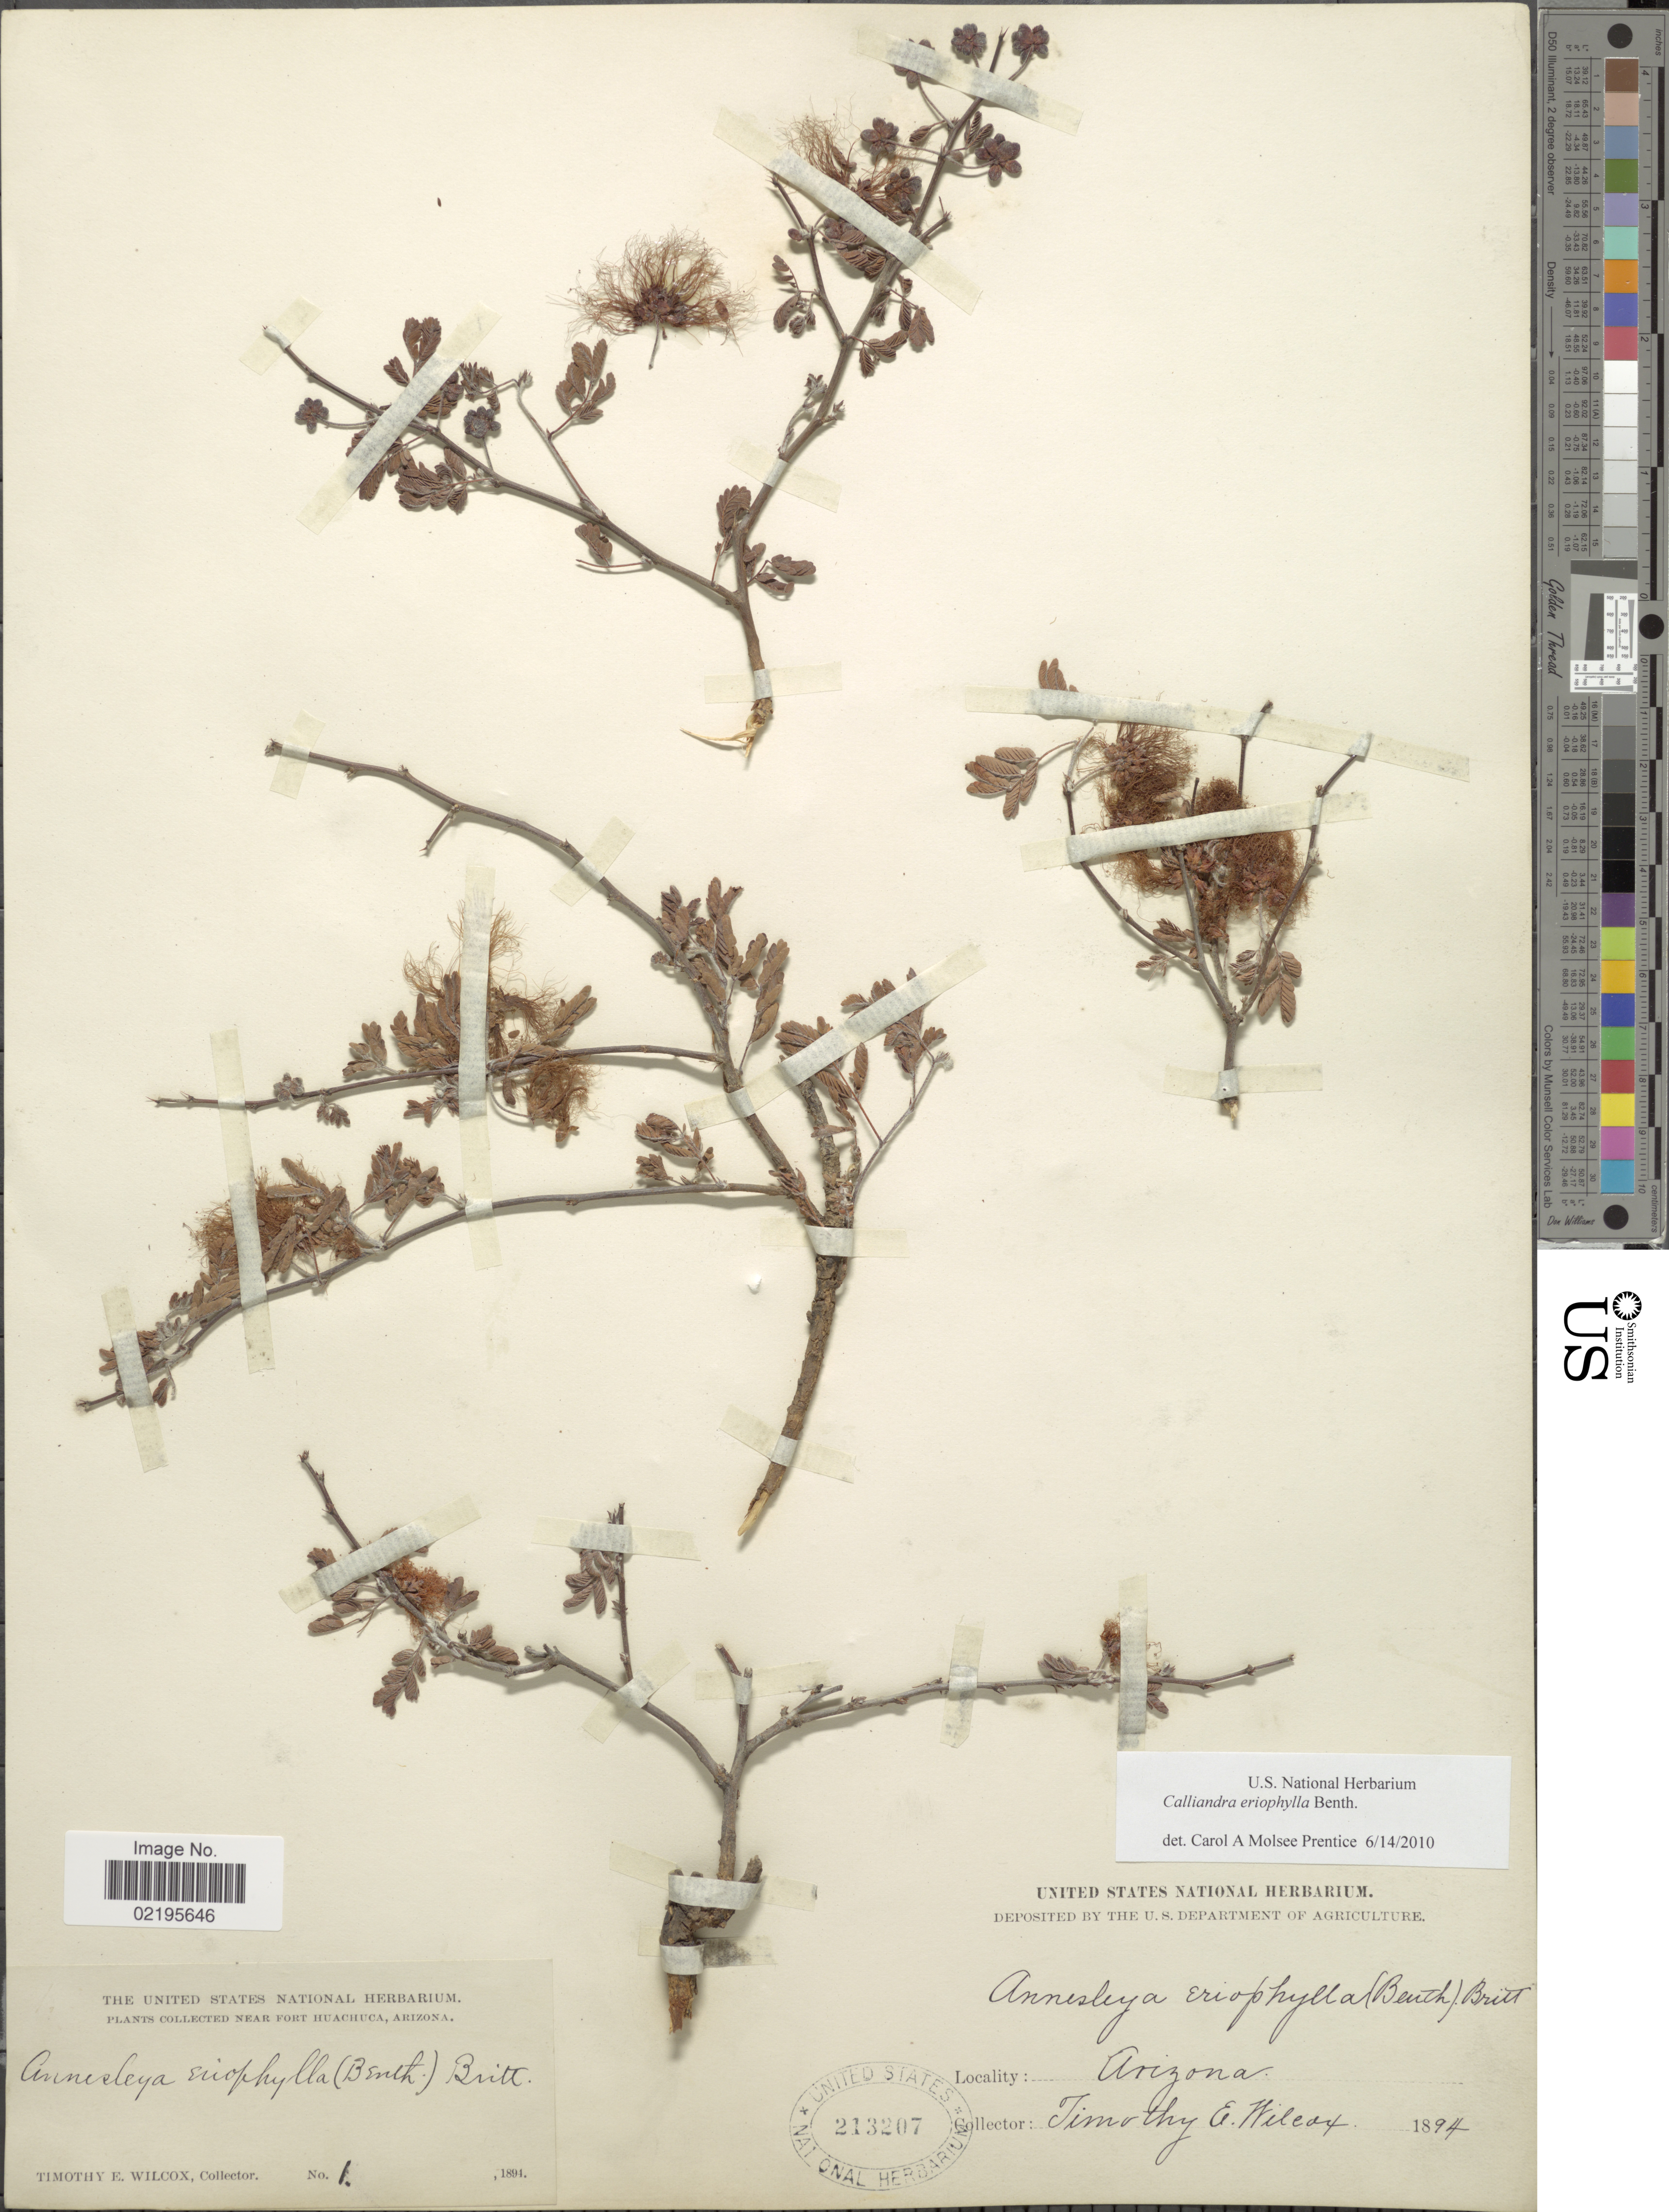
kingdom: Plantae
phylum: Tracheophyta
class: Magnoliopsida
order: Fabales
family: Fabaceae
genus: Calliandra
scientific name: Calliandra eriophylla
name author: Benth.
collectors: T. E. Wilcox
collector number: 1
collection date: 1894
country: United States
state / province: Arizona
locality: Near Fort Huachuca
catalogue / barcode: US 21307